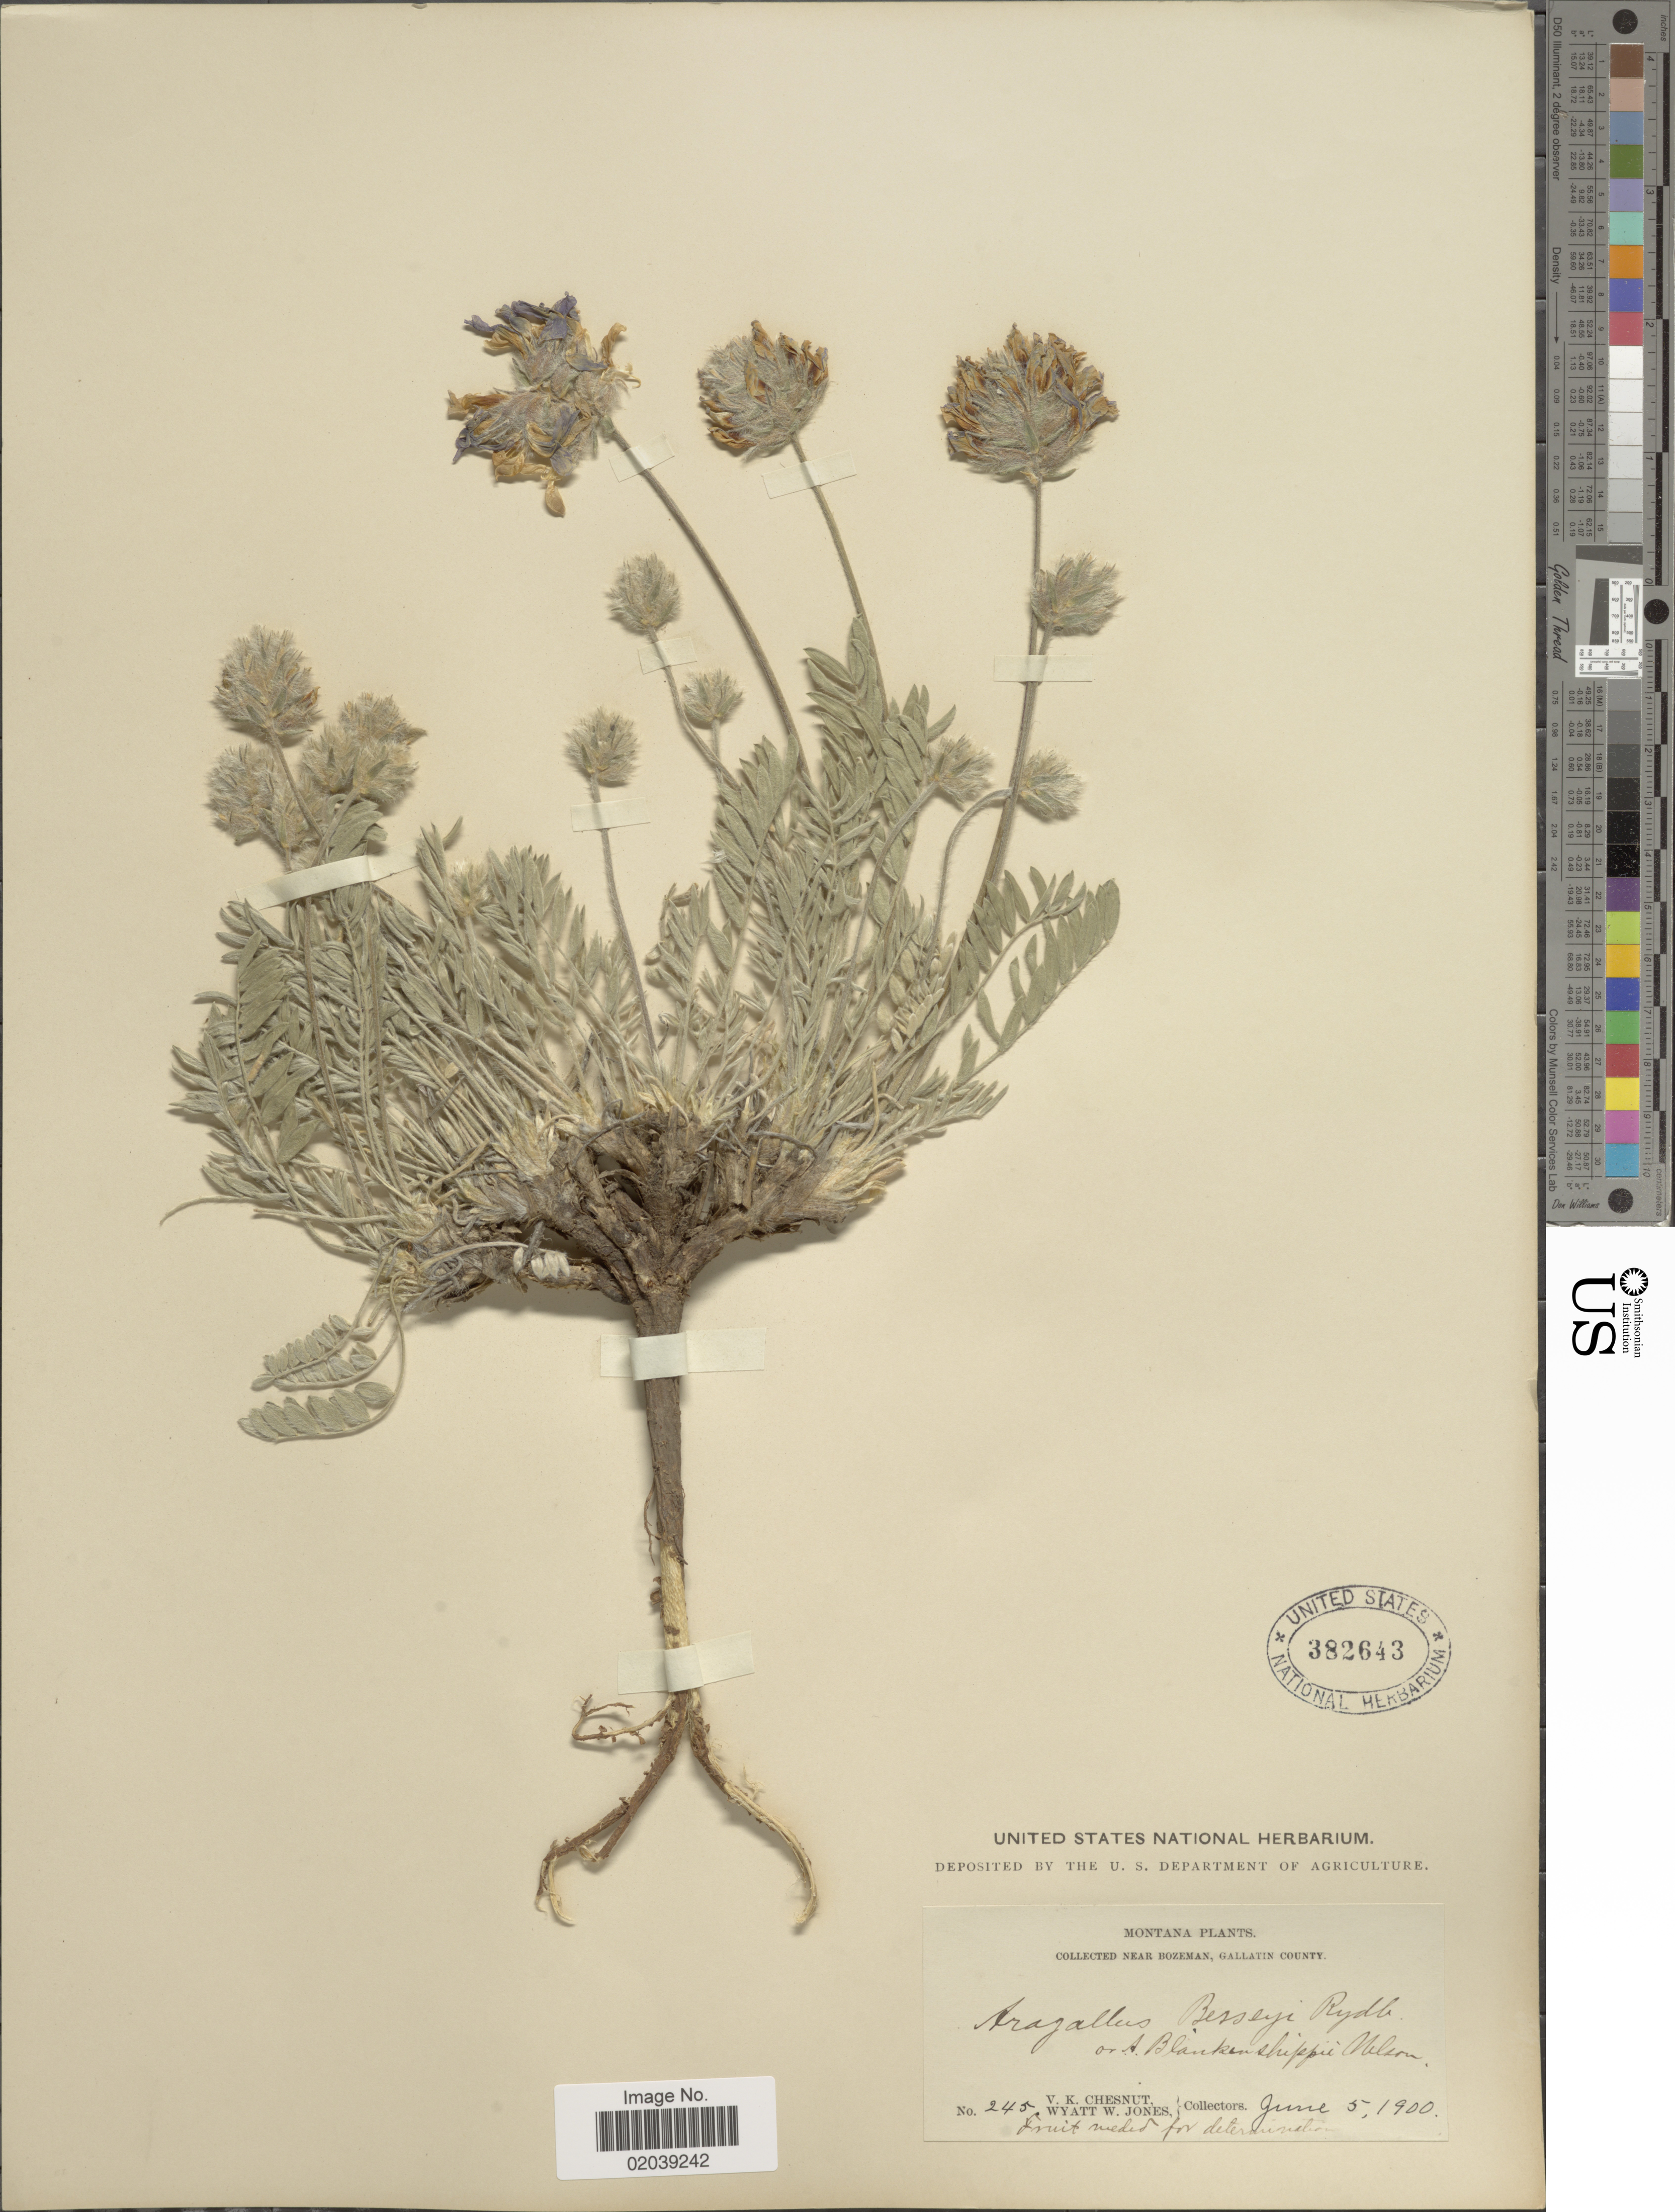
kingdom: Plantae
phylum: Tracheophyta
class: Magnoliopsida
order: Fabales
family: Fabaceae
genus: Oxytropis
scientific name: Oxytropis besseyi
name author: (Rydb.) Blank.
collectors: V. Chesnut & W. W. Jones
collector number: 245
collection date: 1900-06-05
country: United States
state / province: Montana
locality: Near Bozeman, Gallatin County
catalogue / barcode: US 382643